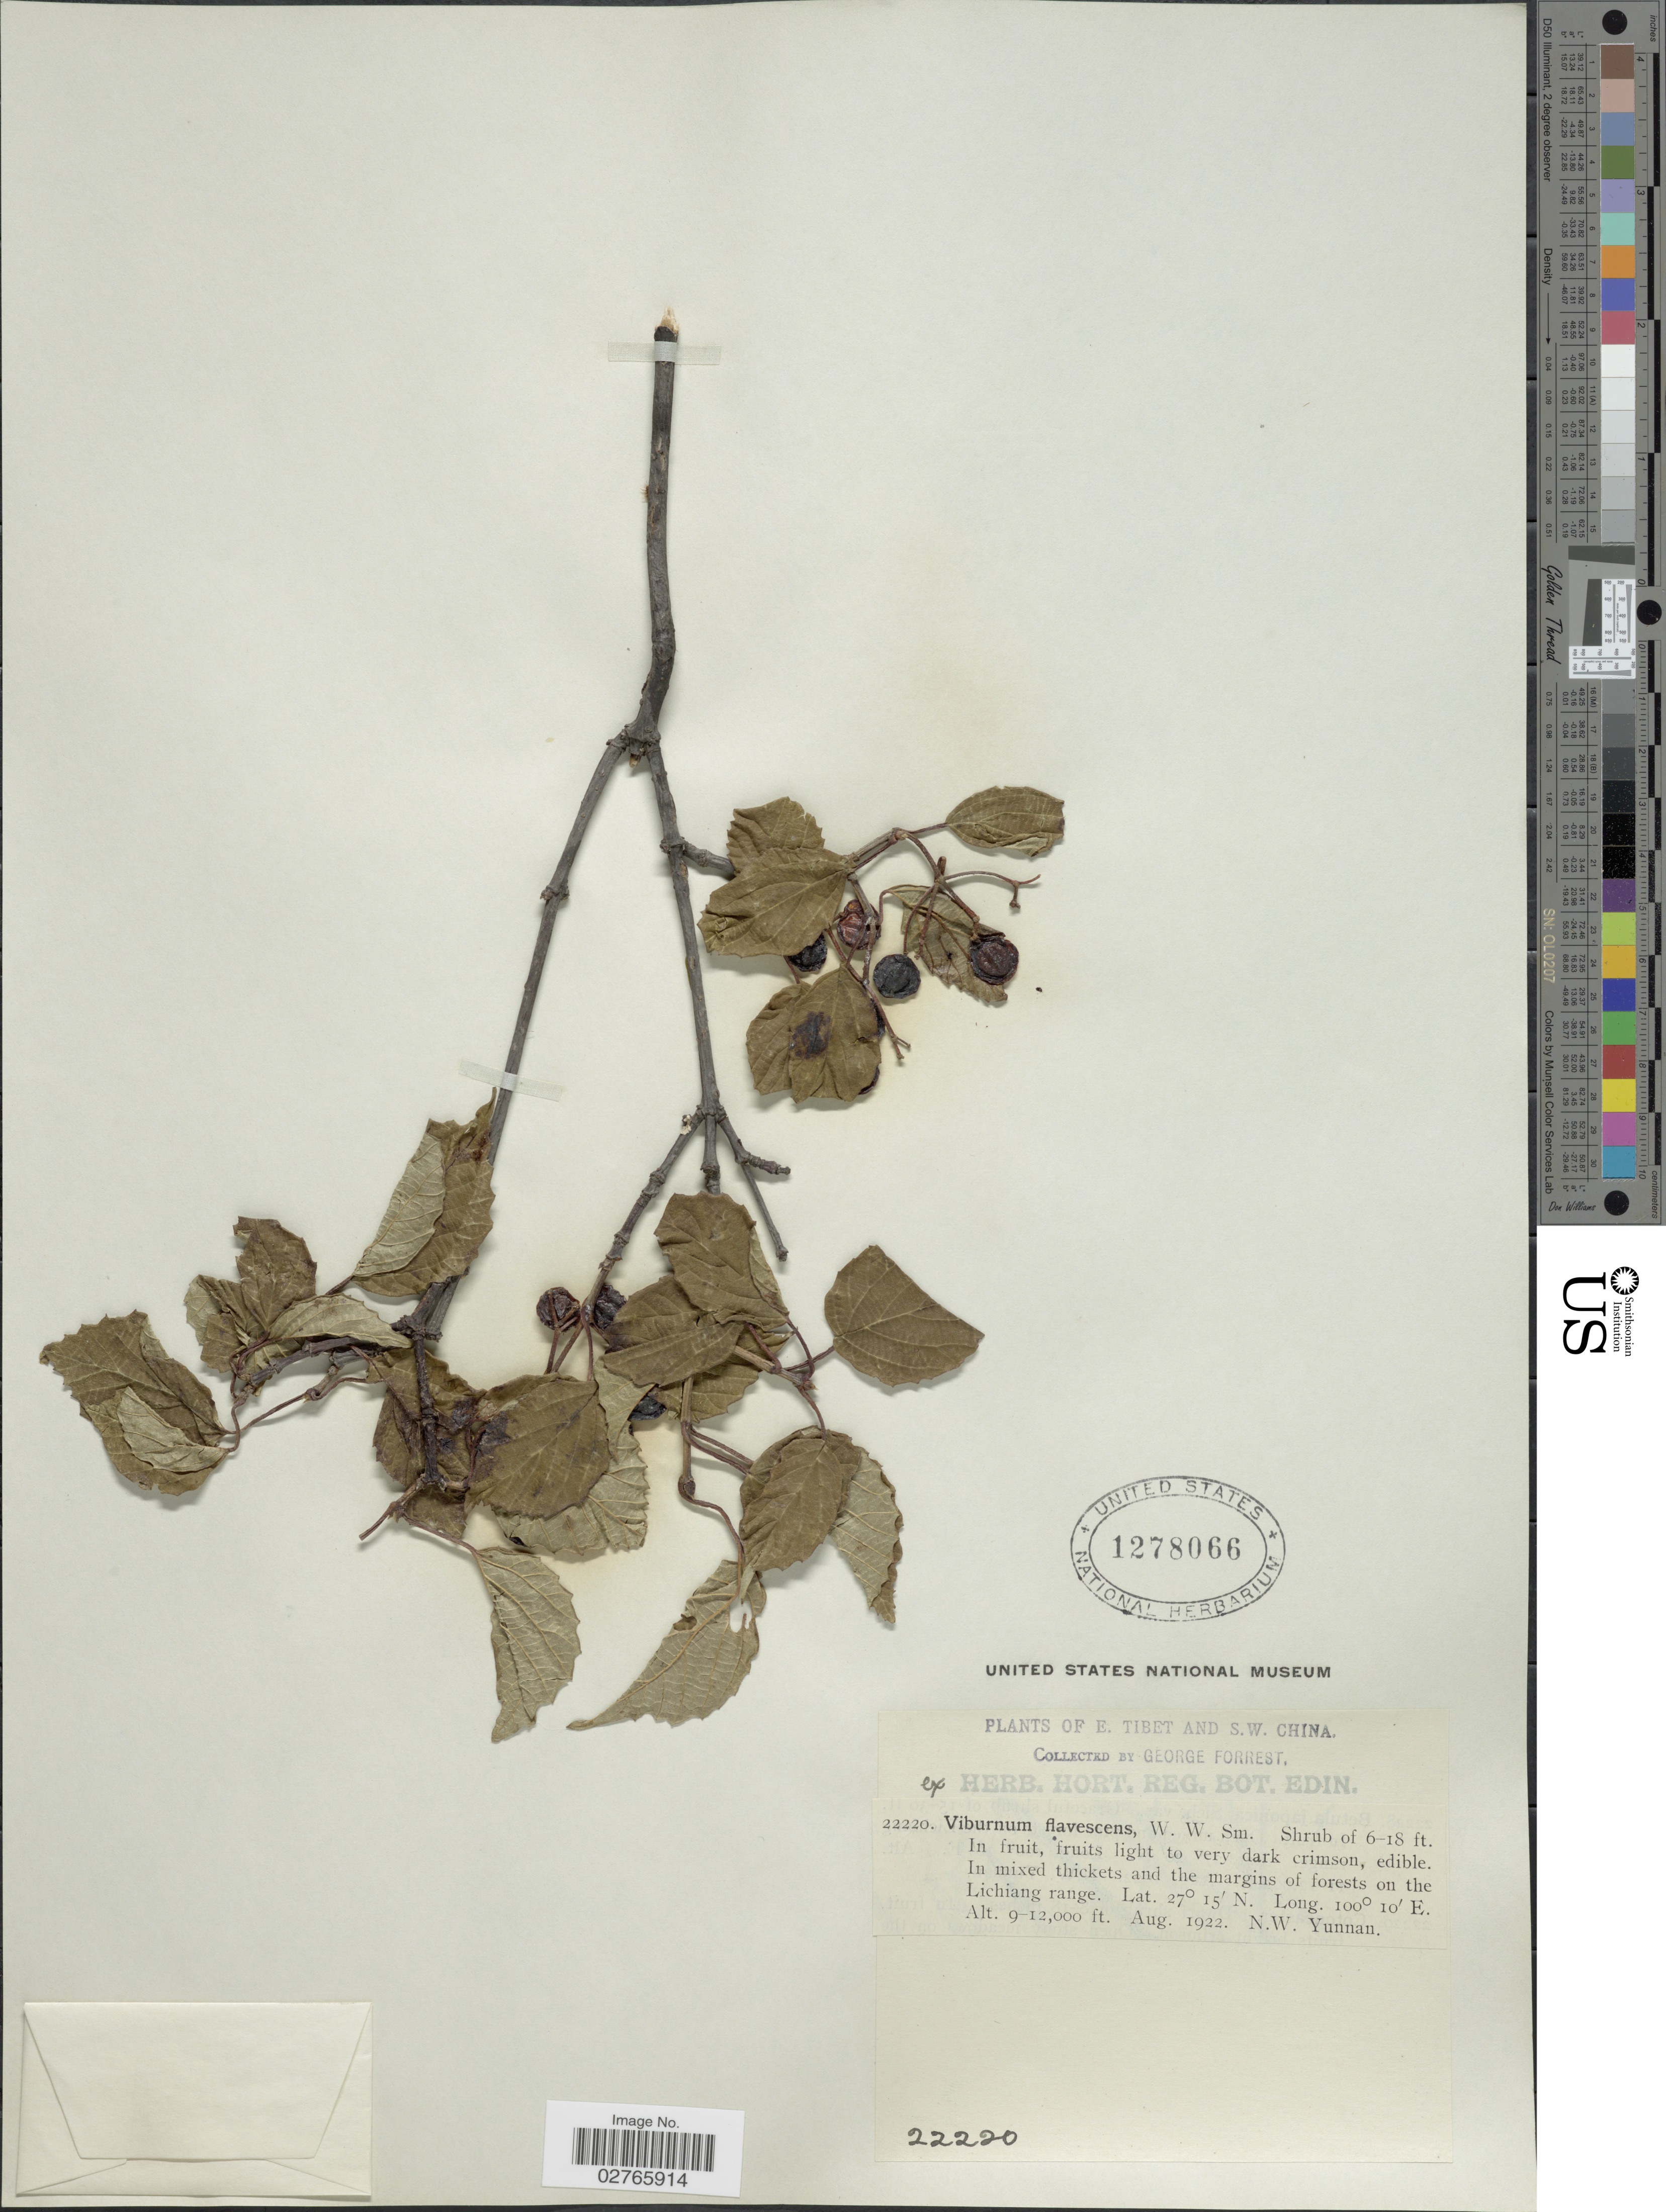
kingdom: Plantae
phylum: Tracheophyta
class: Magnoliopsida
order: Dipsacales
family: Viburnaceae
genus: Viburnum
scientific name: Viburnum flavescens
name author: W.W. Sm.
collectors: G. Forrest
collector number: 22220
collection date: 1922-08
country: China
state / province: Yunnan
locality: E. Tibet and S.W. China. In mixed thickets and the margins of forests on the Lichiang range. N.W. Yunnan.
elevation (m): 2743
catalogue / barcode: US 1278066